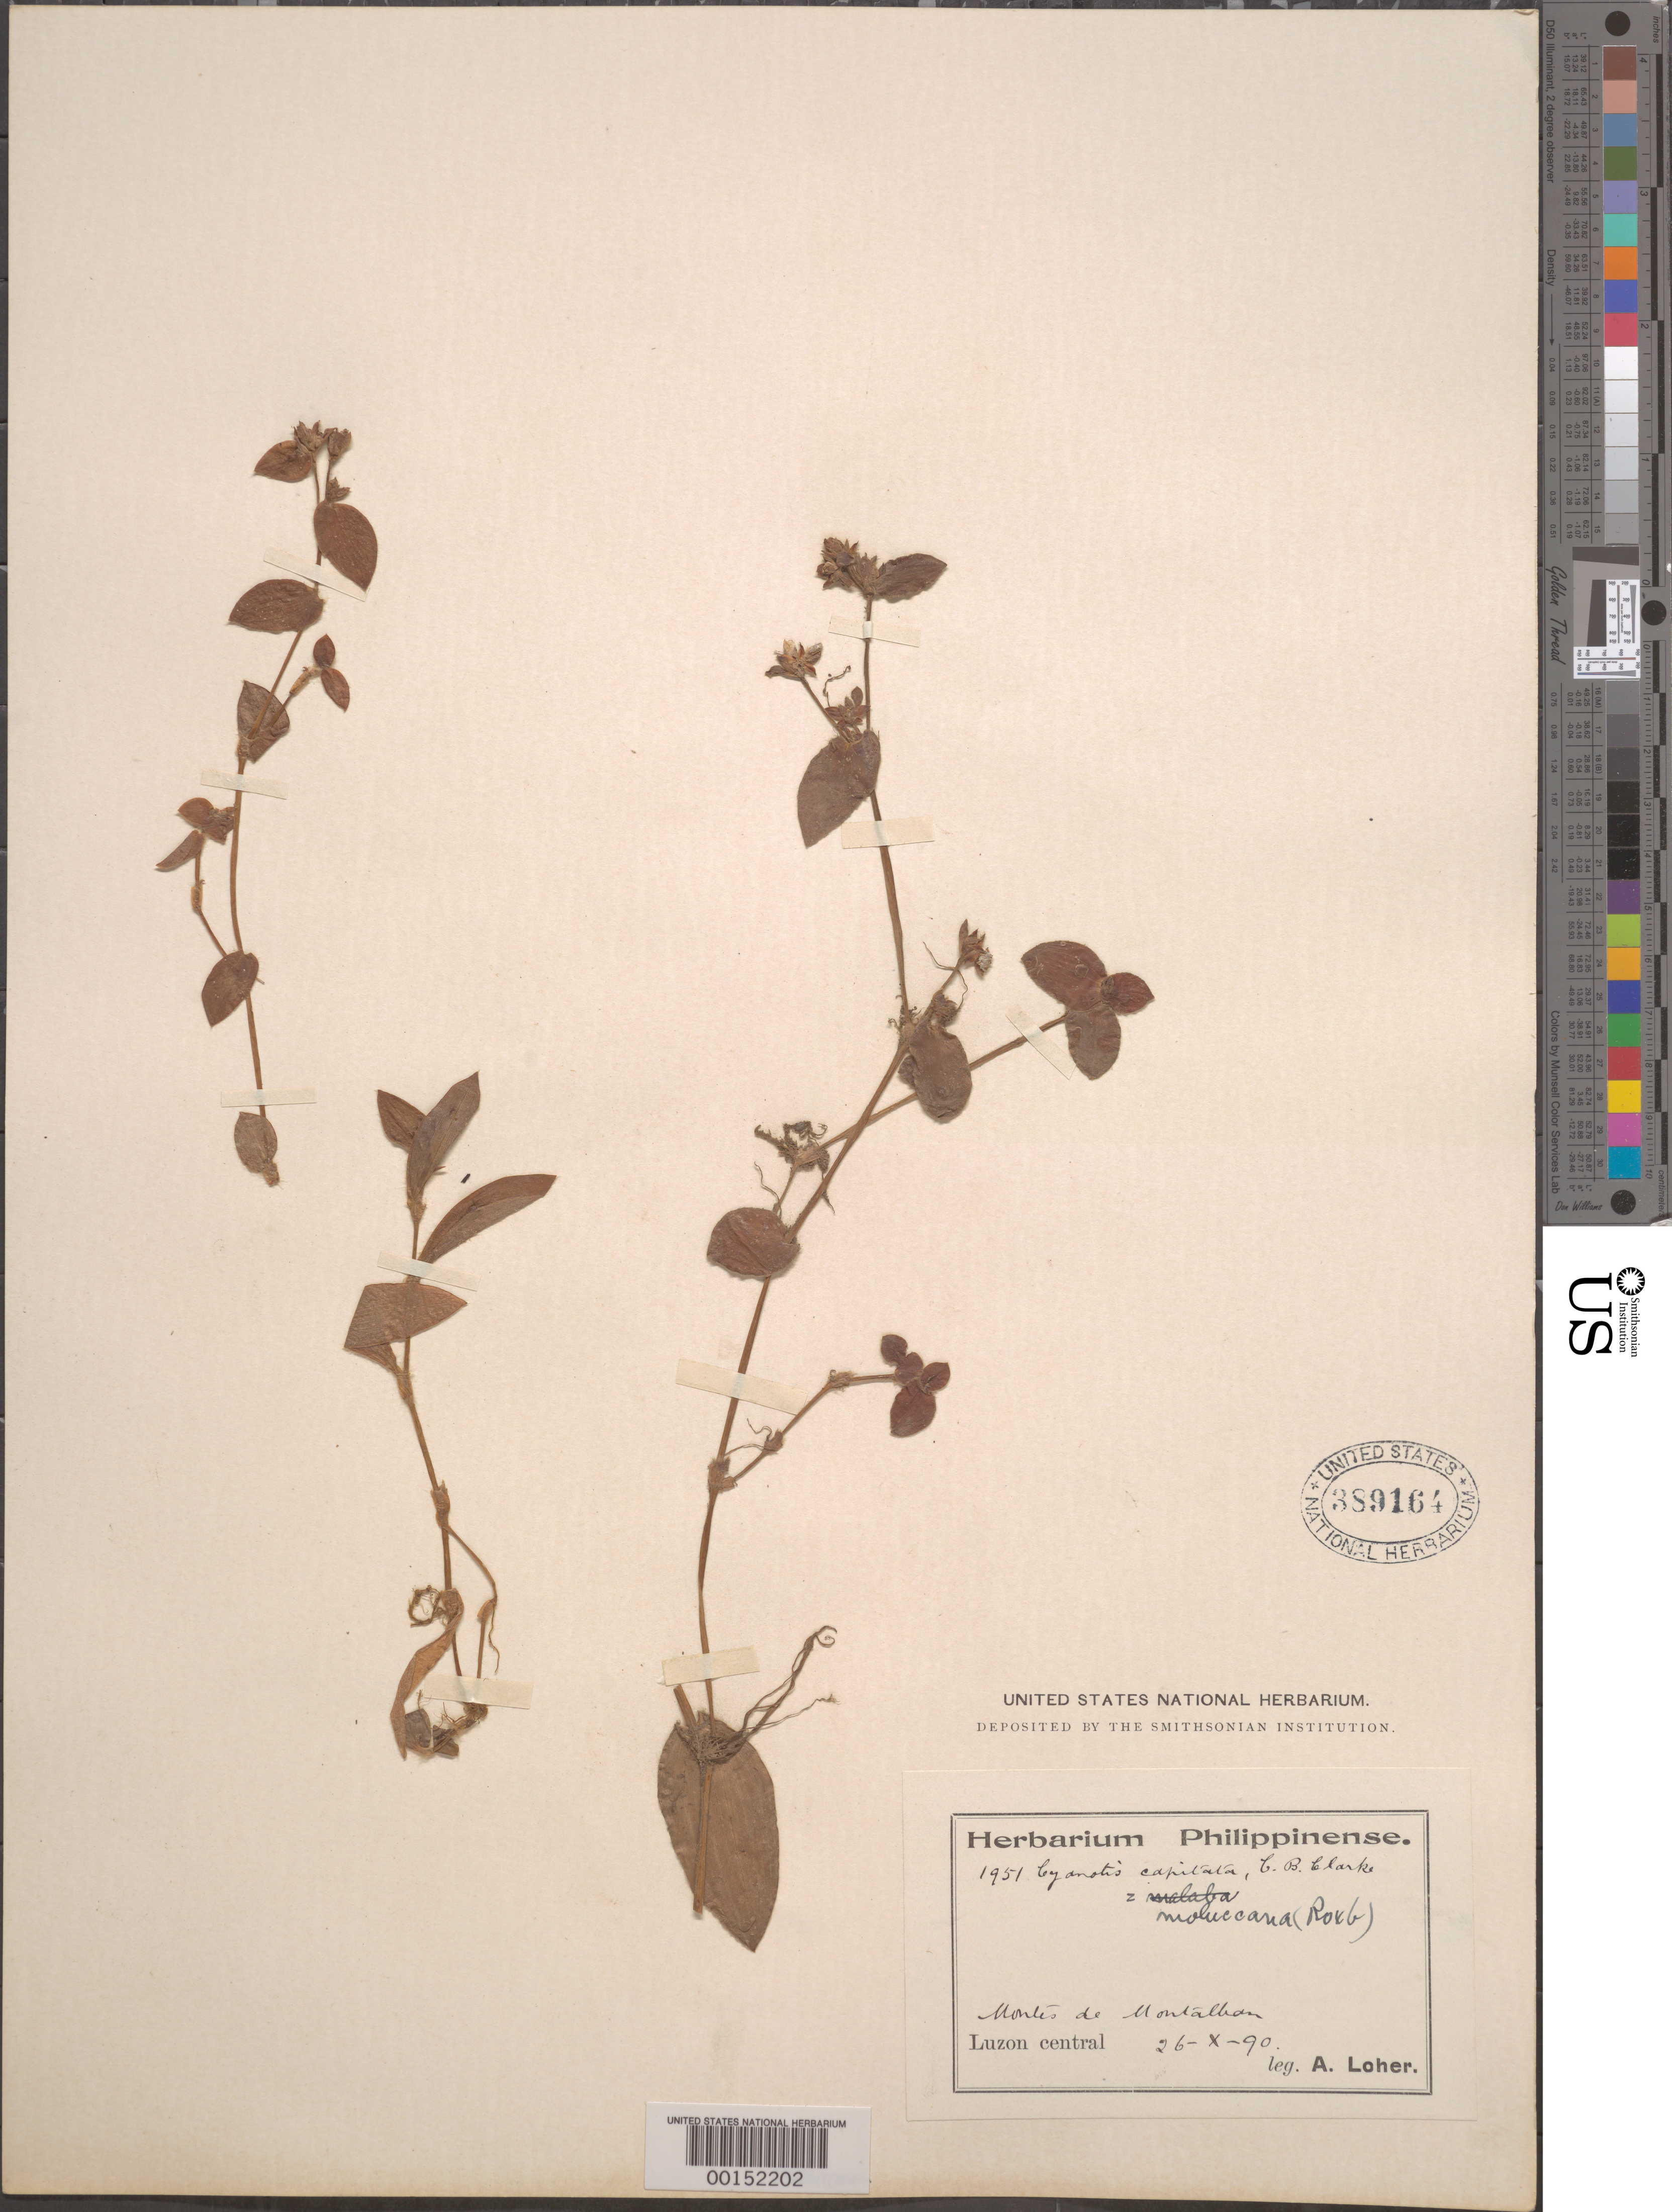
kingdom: Plantae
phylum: Tracheophyta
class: Liliopsida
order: Commelinales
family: Commelinaceae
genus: Belosynapsis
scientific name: Belosynapsis ciliata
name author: (Blume) R.S. Rao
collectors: A. Loher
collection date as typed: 26 Oct 1890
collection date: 1890-10-26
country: Philippines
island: Luzon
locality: Montes de montalban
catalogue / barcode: US 389164